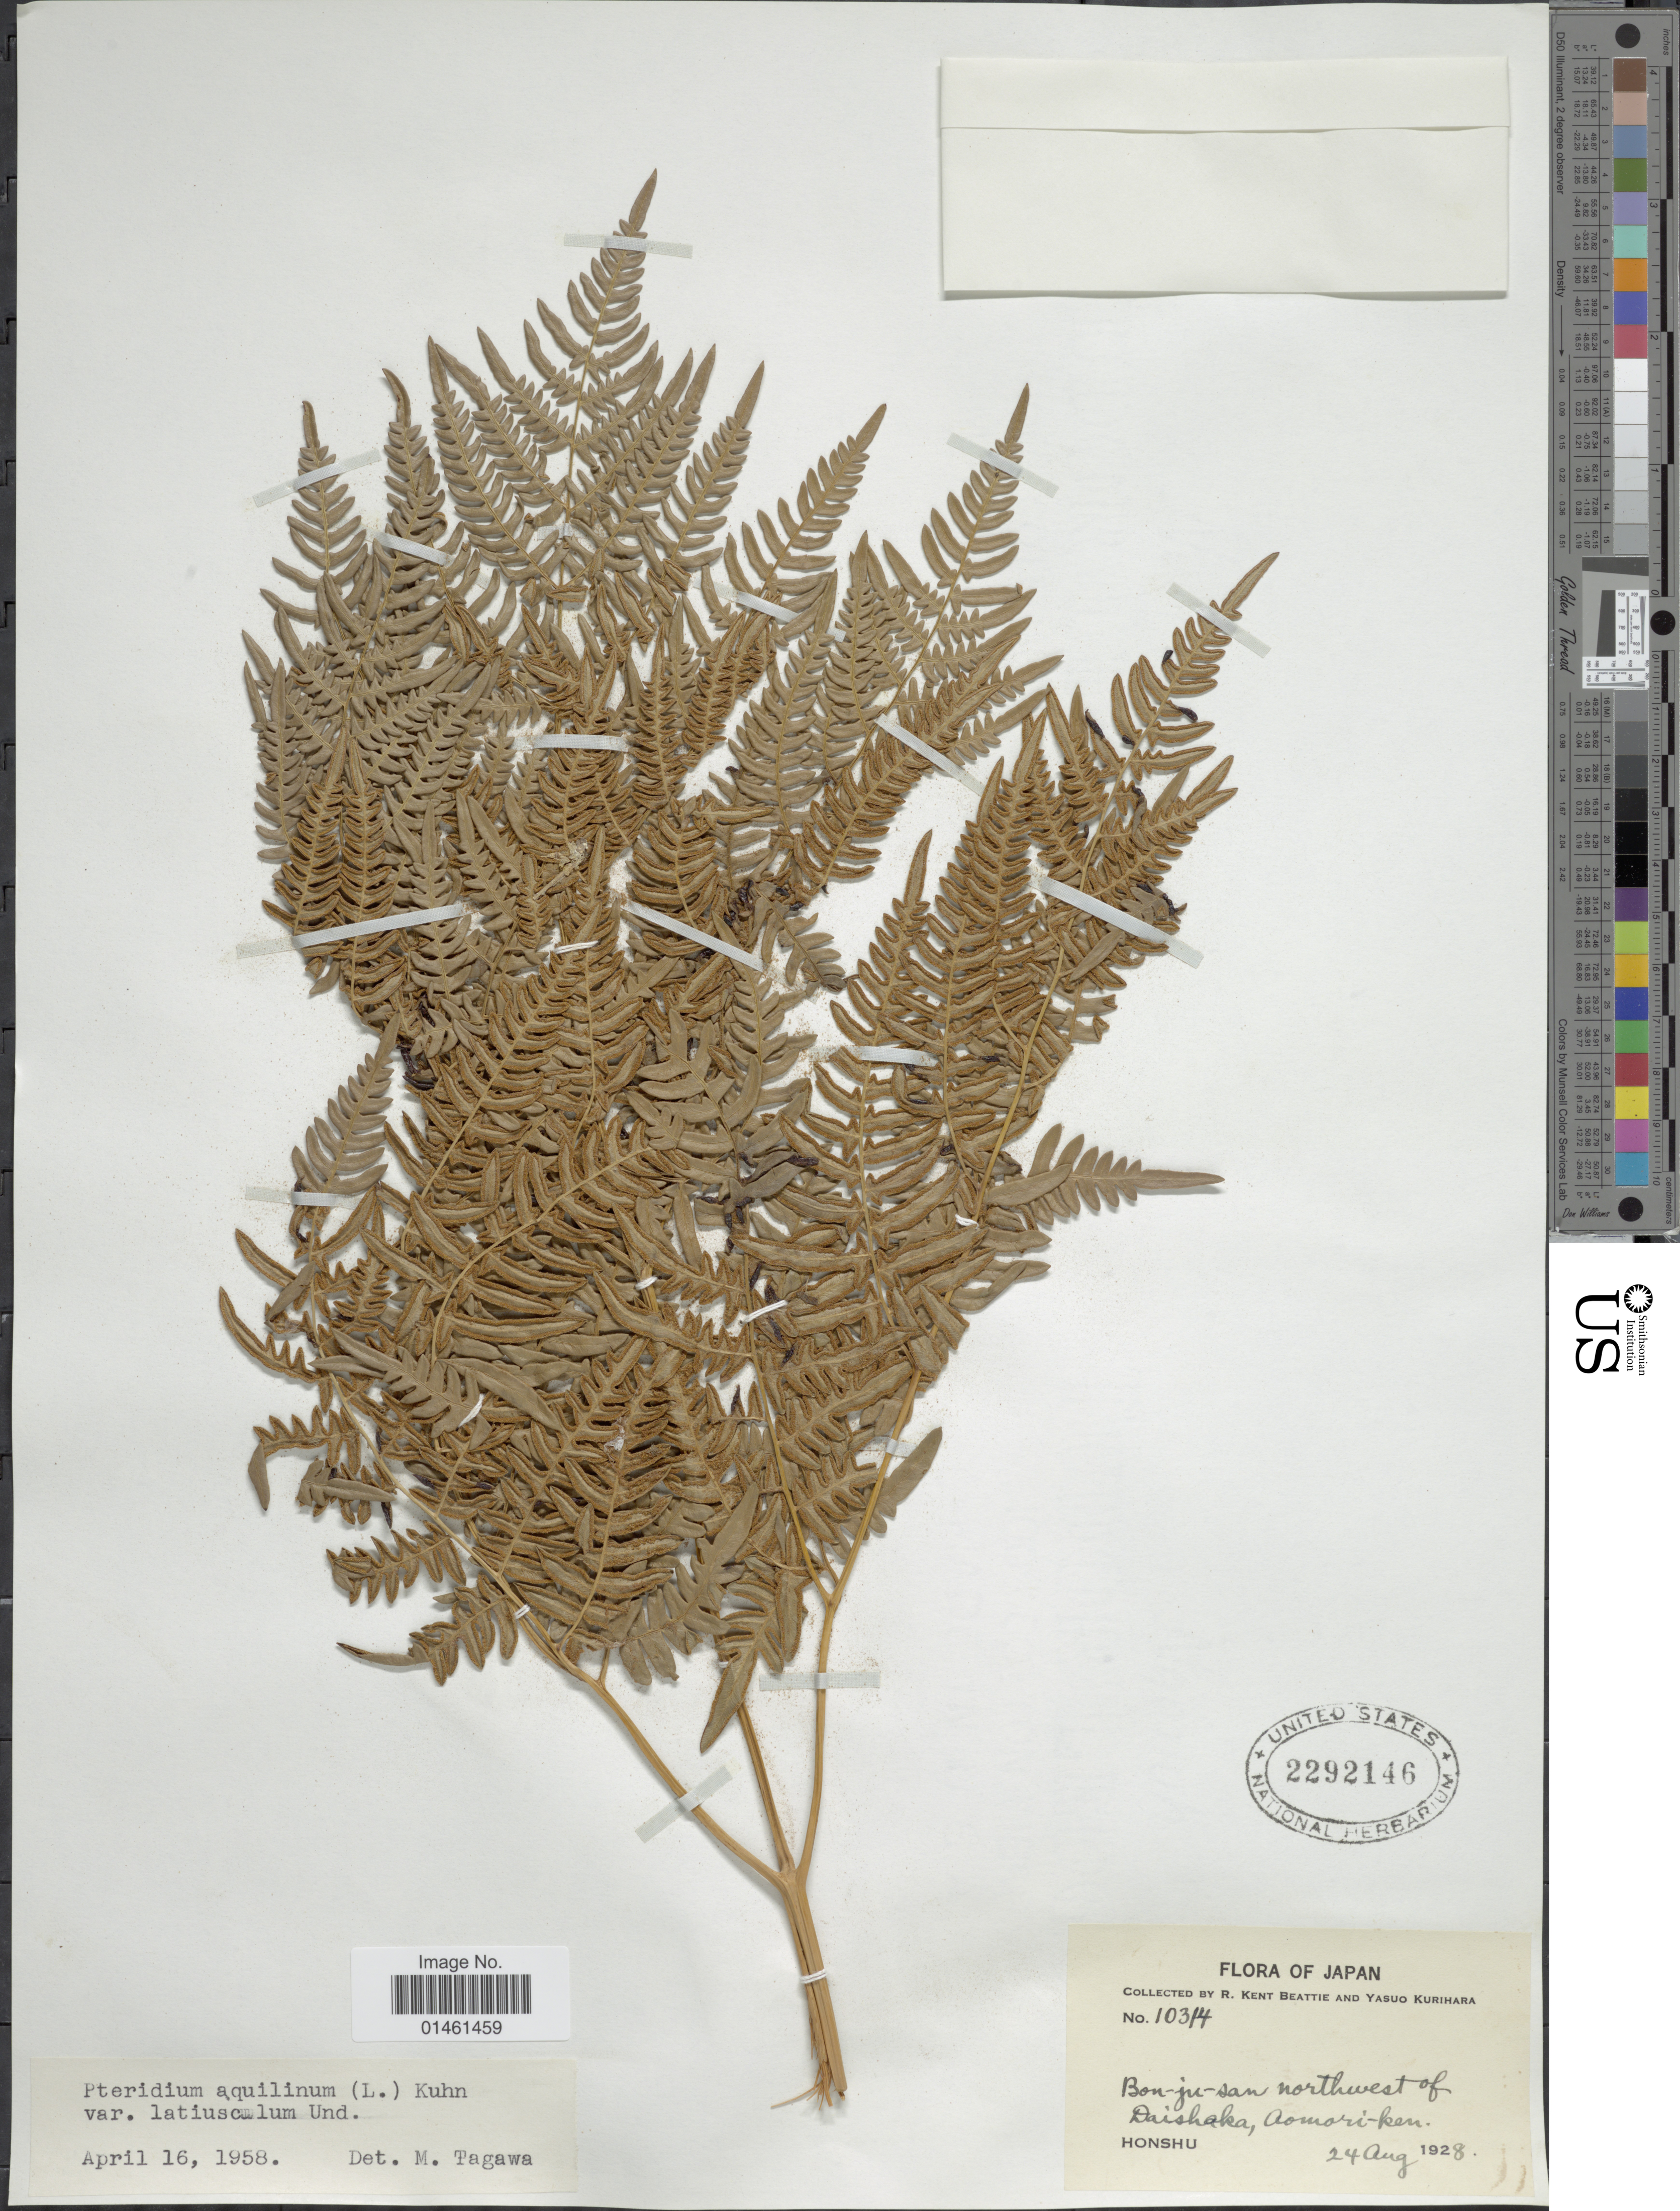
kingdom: Plantae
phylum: Tracheophyta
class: Polypodiopsida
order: Polypodiales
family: Dennstaedtiaceae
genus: Pteridium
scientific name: Pteridium aquilinum var. latiusculum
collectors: R. K. Beattie & Y. Kurihara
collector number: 10314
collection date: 1928-08-24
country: Japan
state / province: Aomori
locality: Bon-ju-san northwest of Daishaka, Aomori-ken, Honshu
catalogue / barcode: US 2292146